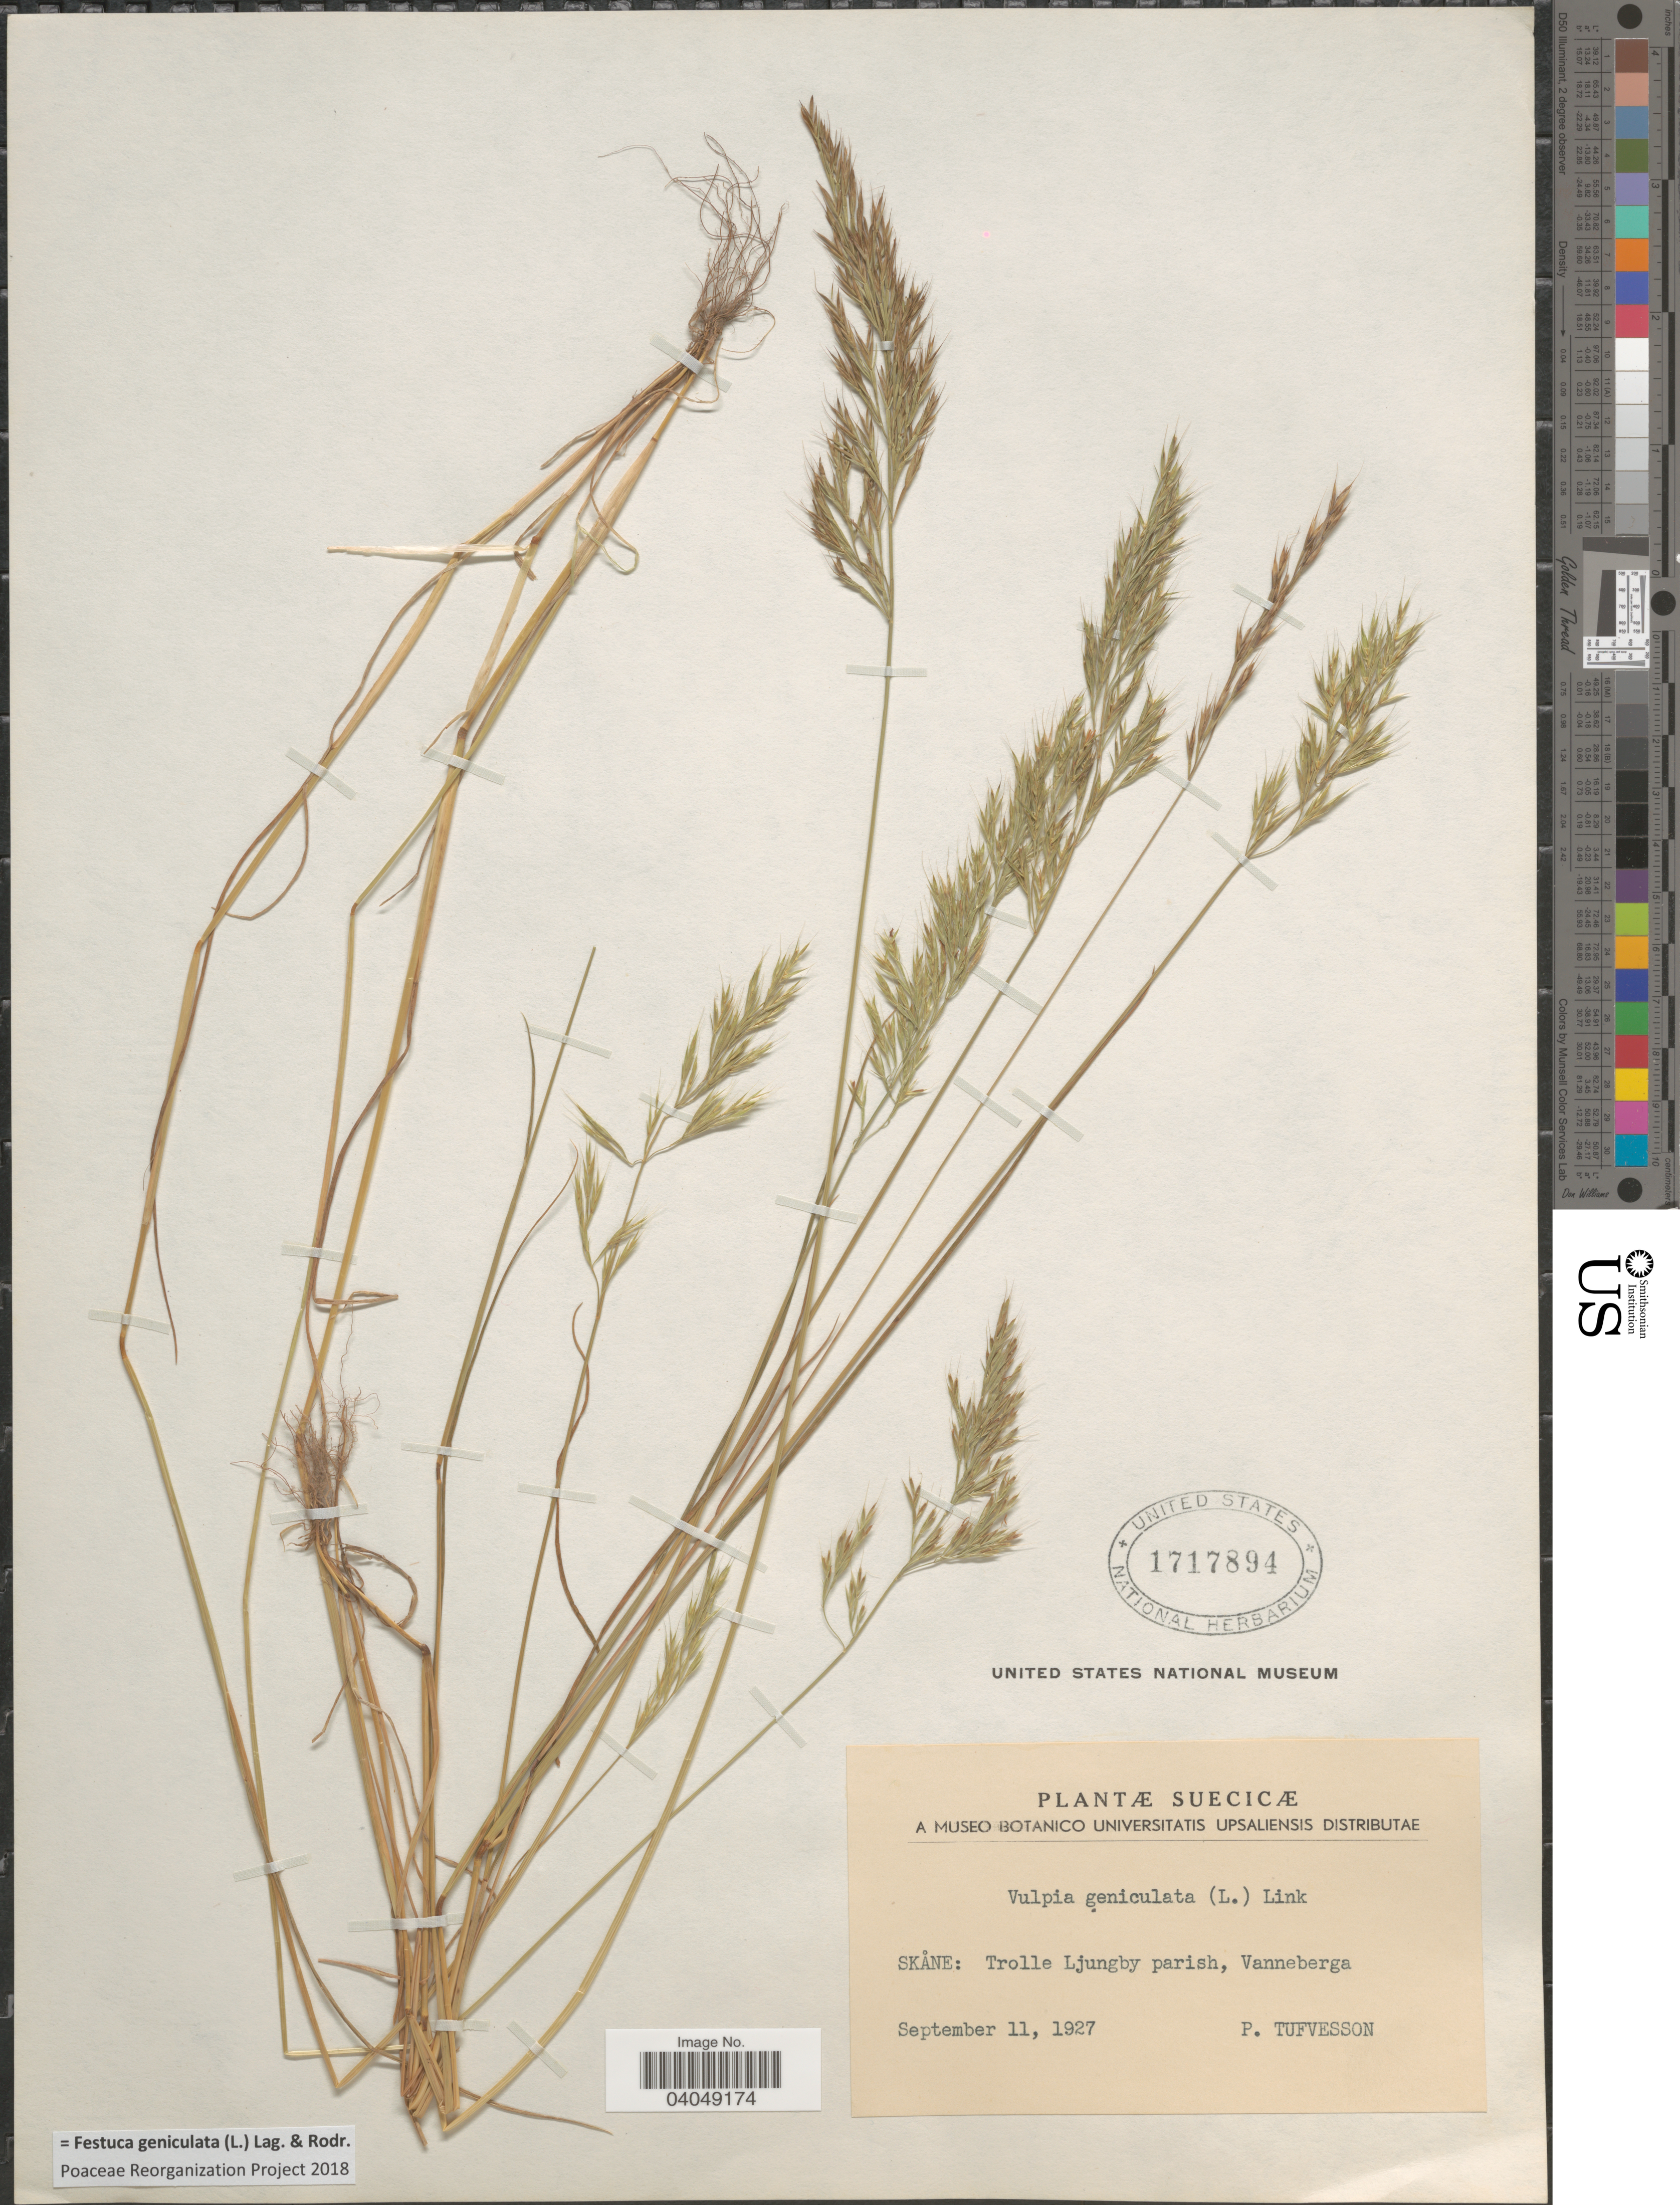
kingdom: Plantae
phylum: Tracheophyta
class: Liliopsida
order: Poales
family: Poaceae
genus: Festuca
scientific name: Festuca geniculata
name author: (L.) Lag. & Rodr.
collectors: P. Tufvesson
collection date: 1927-09-11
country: Sweden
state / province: Skåne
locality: Suecicæ. Trolle Ljungby parish, Vanneberga.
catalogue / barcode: US 1717894